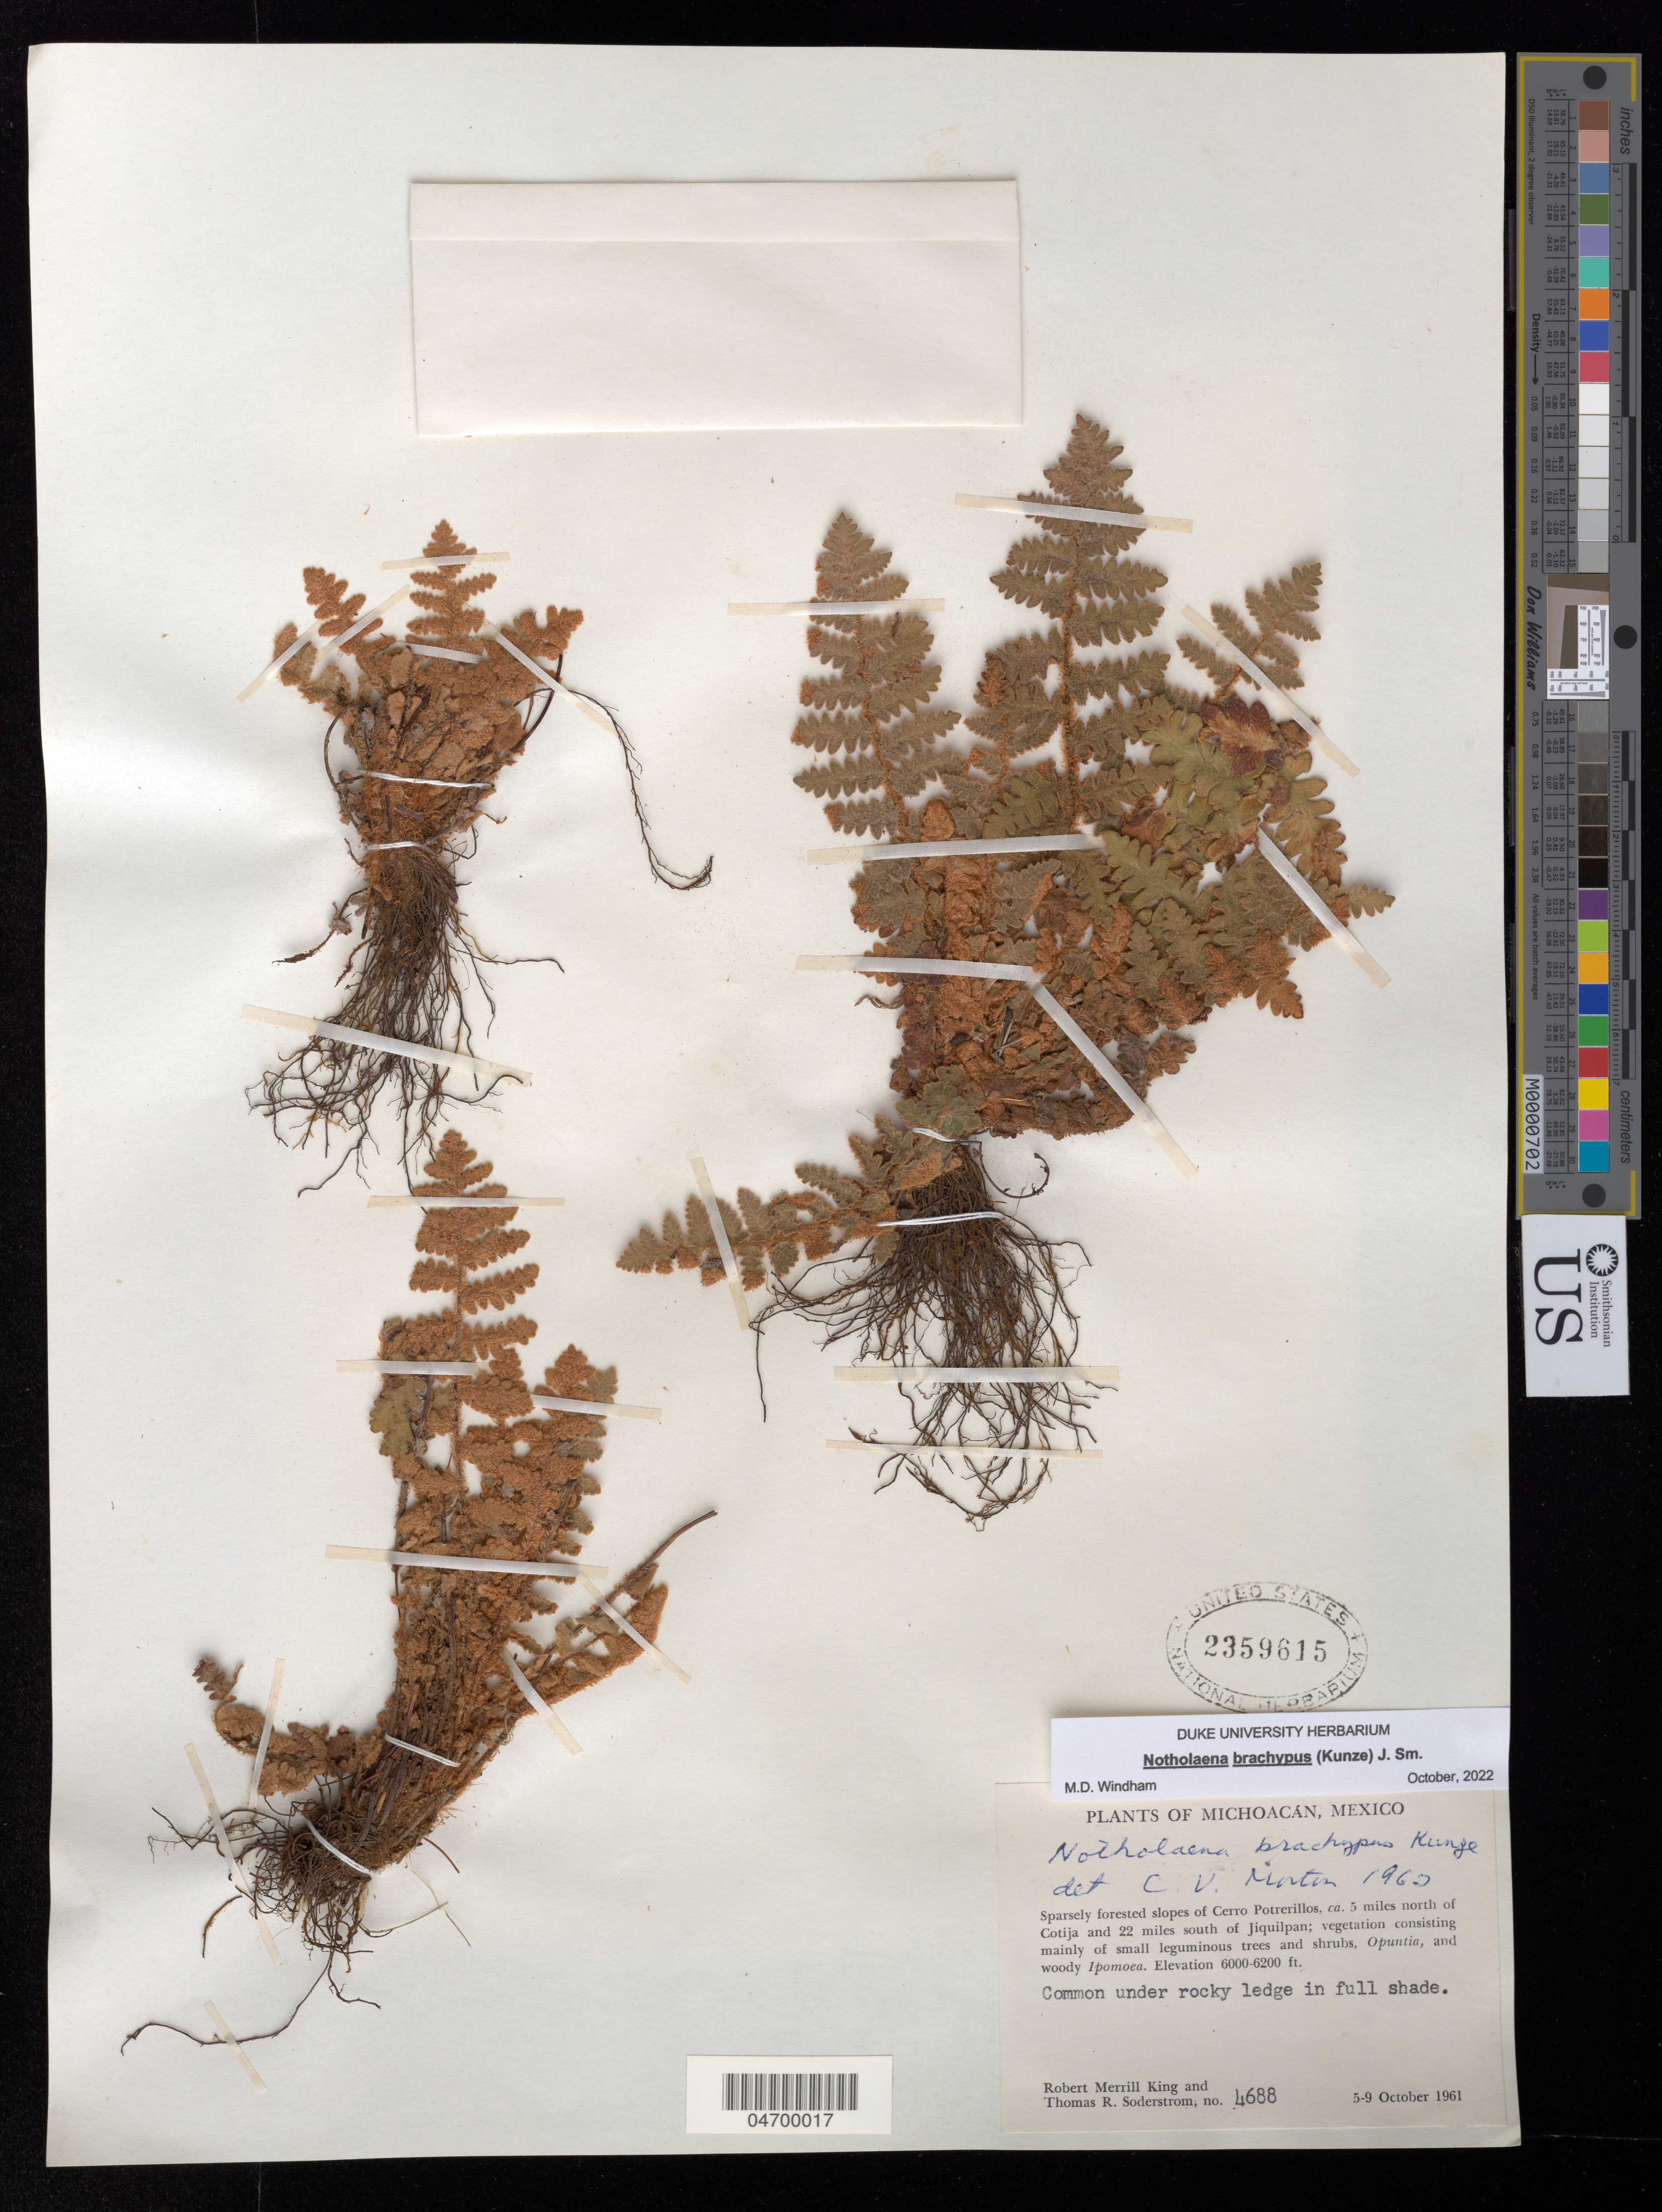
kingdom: Plantae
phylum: Tracheophyta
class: Polypodiopsida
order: Polypodiales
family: Pteridaceae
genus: Notholaena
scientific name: Notholaena brachypus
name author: (Kunze) J. Sm.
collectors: R. M. King & T. R. Soderstrom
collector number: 4688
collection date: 1961-10-05/1961-10-09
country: Mexico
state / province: Michoacán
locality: Sparsely forested slopes of Cerro Potrerillos, ca. 5 miles north of Cotija and 22 miles south of Jiquilpan.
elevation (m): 1829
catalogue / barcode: US 2359615